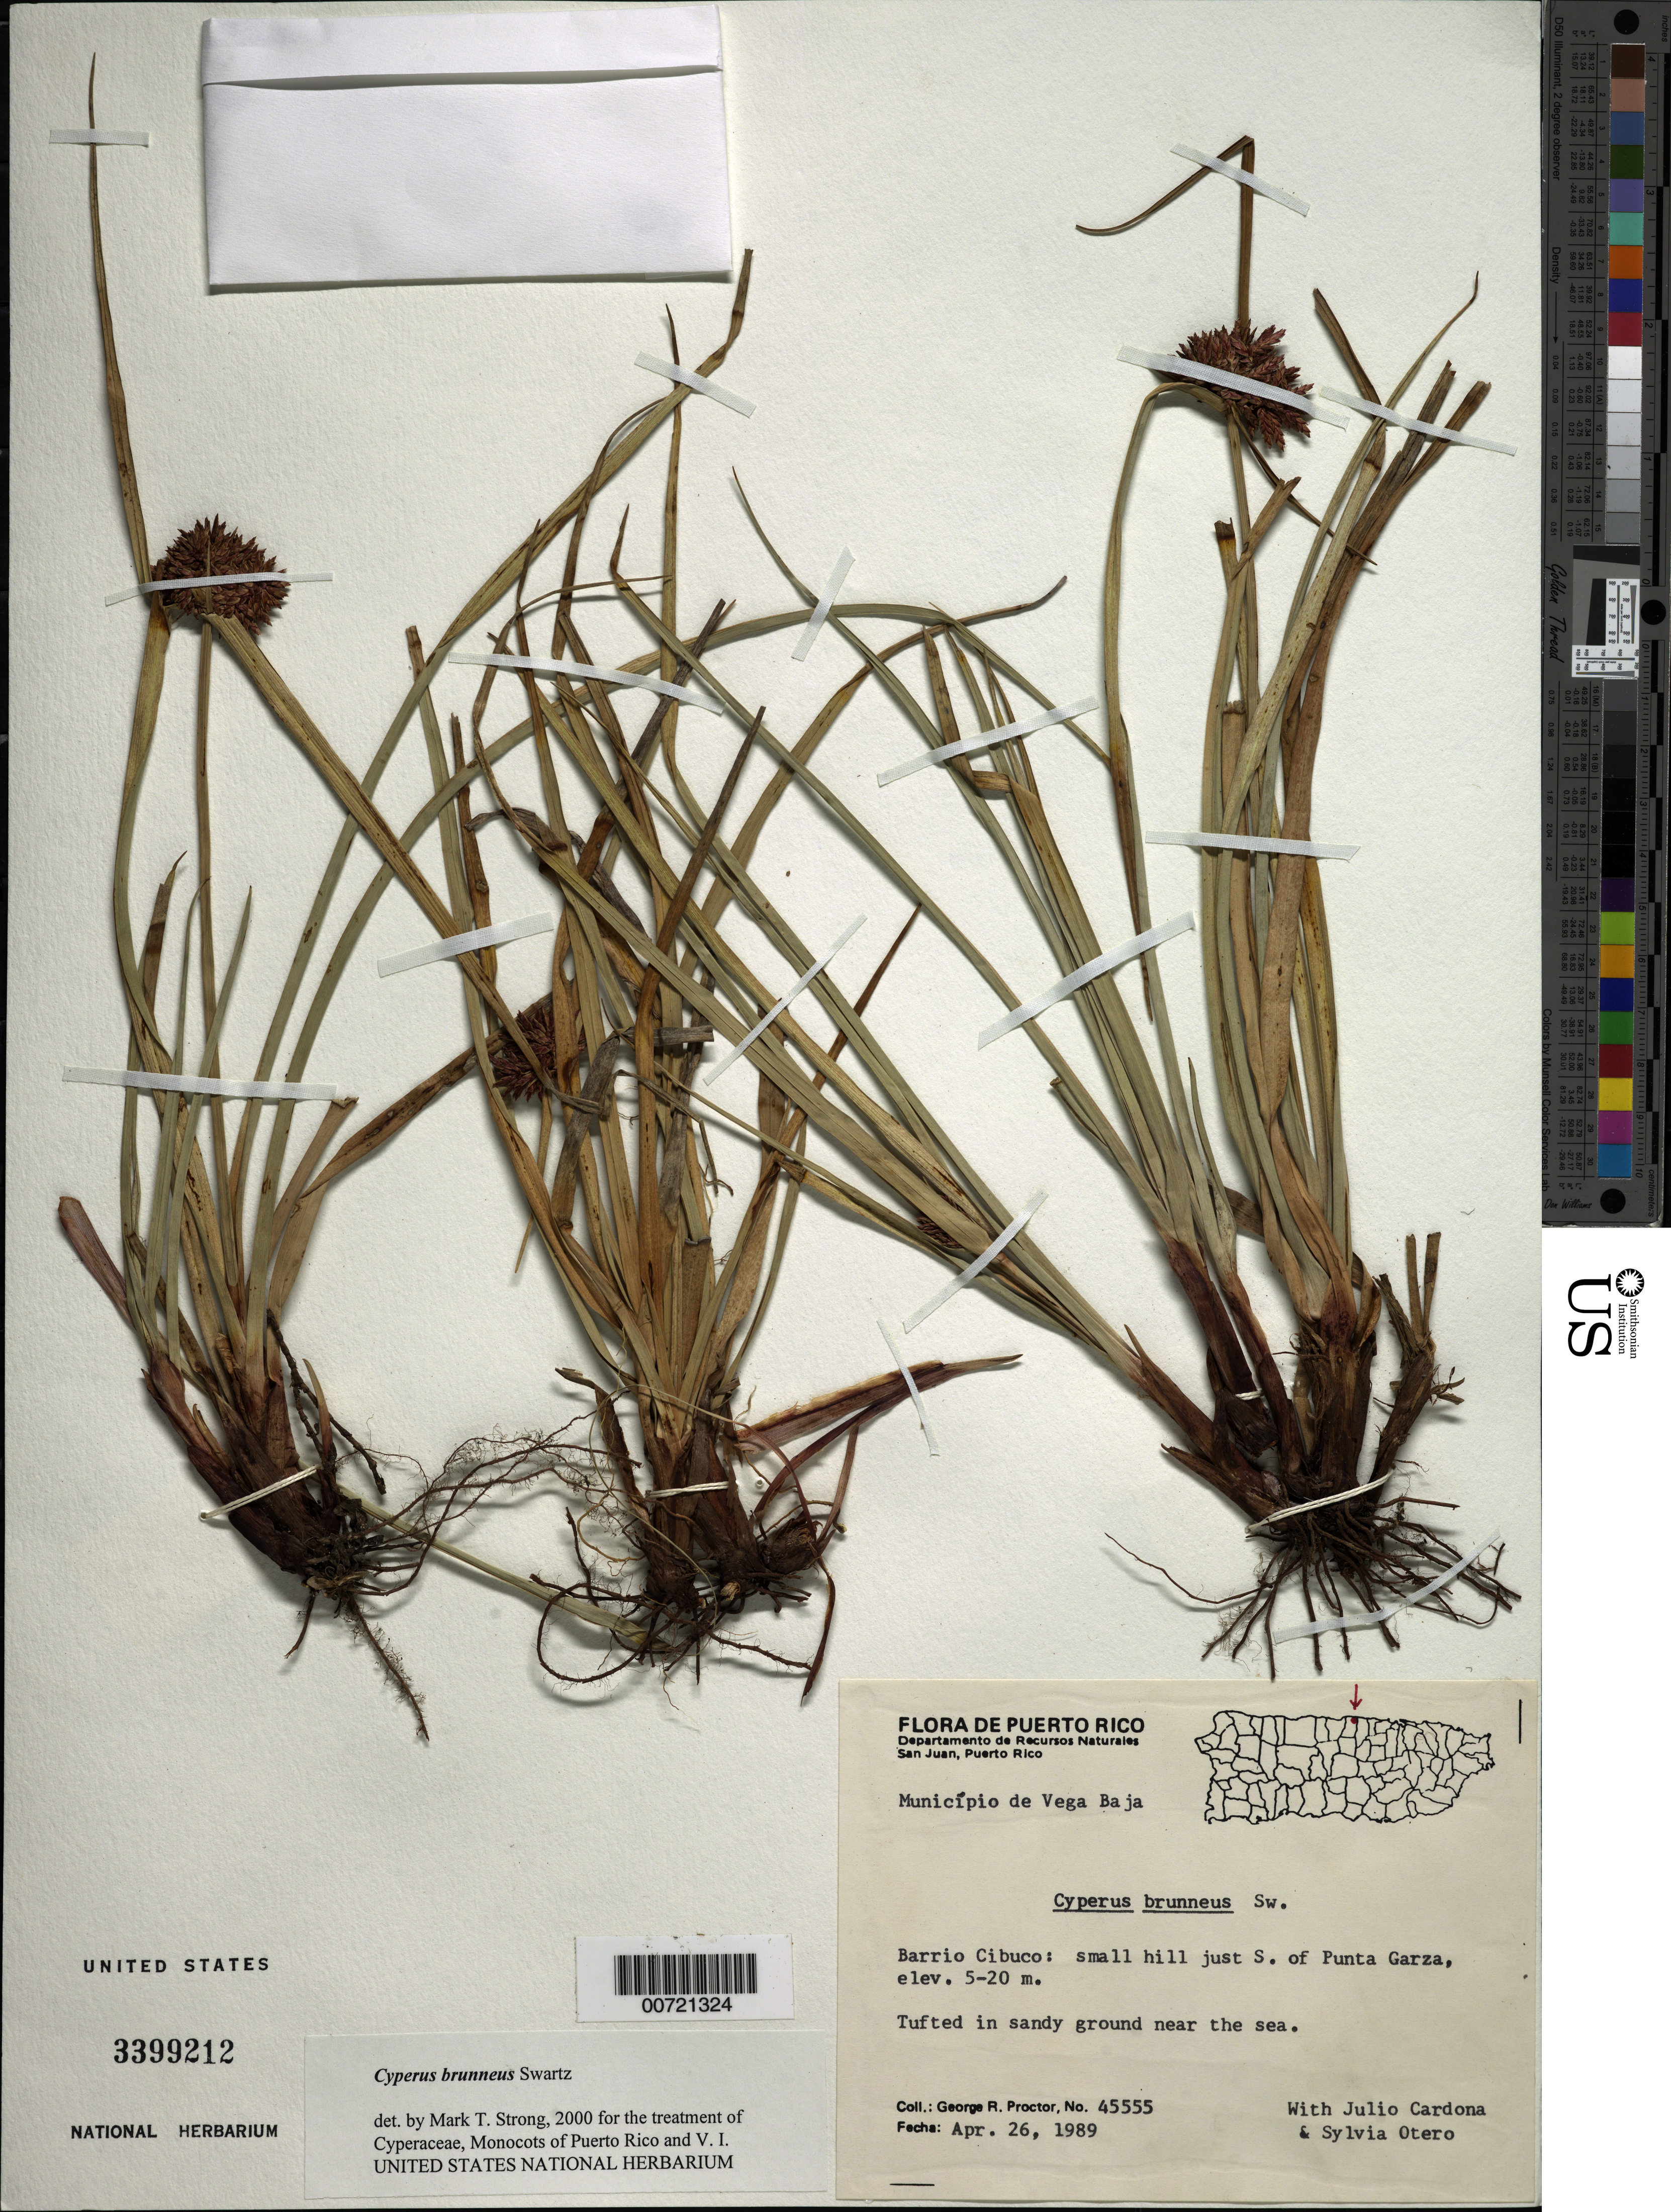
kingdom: Plantae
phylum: Tracheophyta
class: Liliopsida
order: Poales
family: Cyperaceae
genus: Cyperus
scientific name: Cyperus brunneus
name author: Sw.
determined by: Strong, M. T., (US), Smithsonian Institution - National Museum of Natural History (UNITED STATES)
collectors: G. R. Proctor, J. Cardona & S. Otero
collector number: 45555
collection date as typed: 26 Apr 1989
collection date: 1989-04-26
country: Puerto Rico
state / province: Vega Baja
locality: Vega Baja: Barrio Cibuco, small hill just S of Punta Garza.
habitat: In sandy ground near the sea.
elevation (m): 5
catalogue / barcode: US 3399212